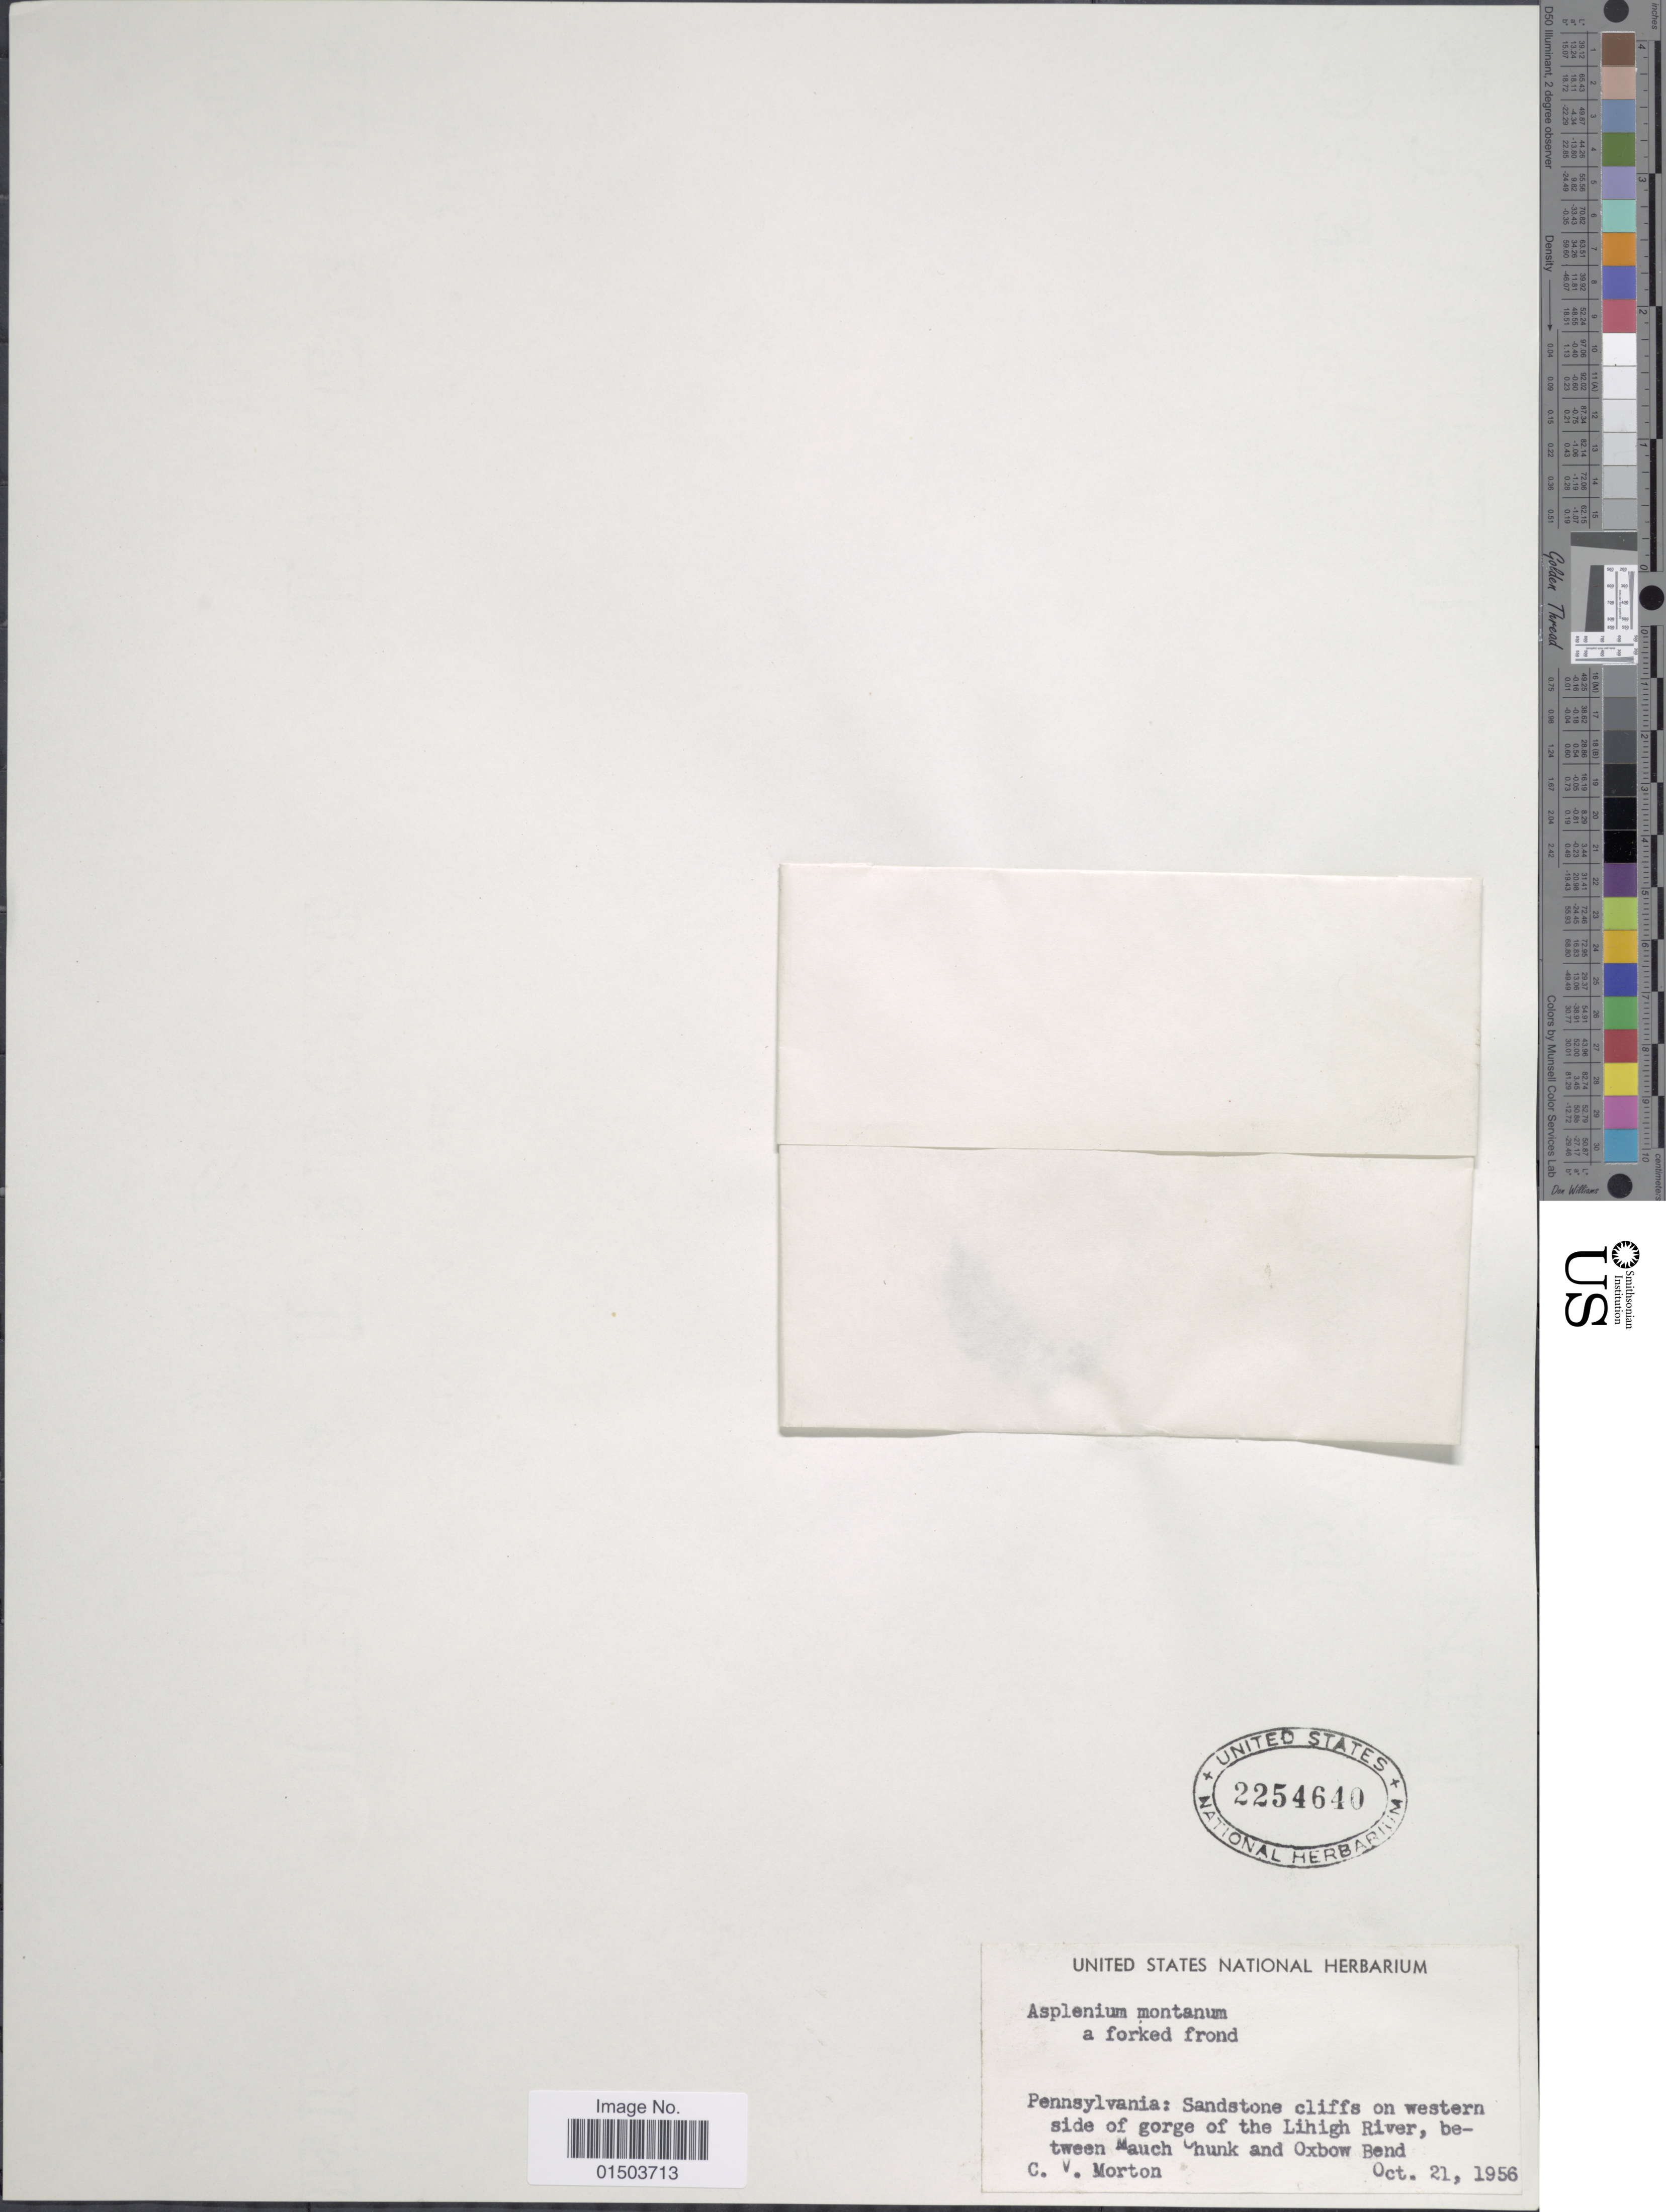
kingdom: Plantae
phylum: Tracheophyta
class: Polypodiopsida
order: Polypodiales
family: Aspleniaceae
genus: Asplenium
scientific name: Asplenium montanum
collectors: C. V. Morton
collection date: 1956-10-21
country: United States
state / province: Pennsylvania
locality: Sandstone cliffs on western side of gorge of the Lihigh River, between Mauch Chunk and Oxbow Bend.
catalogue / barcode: US 2254640